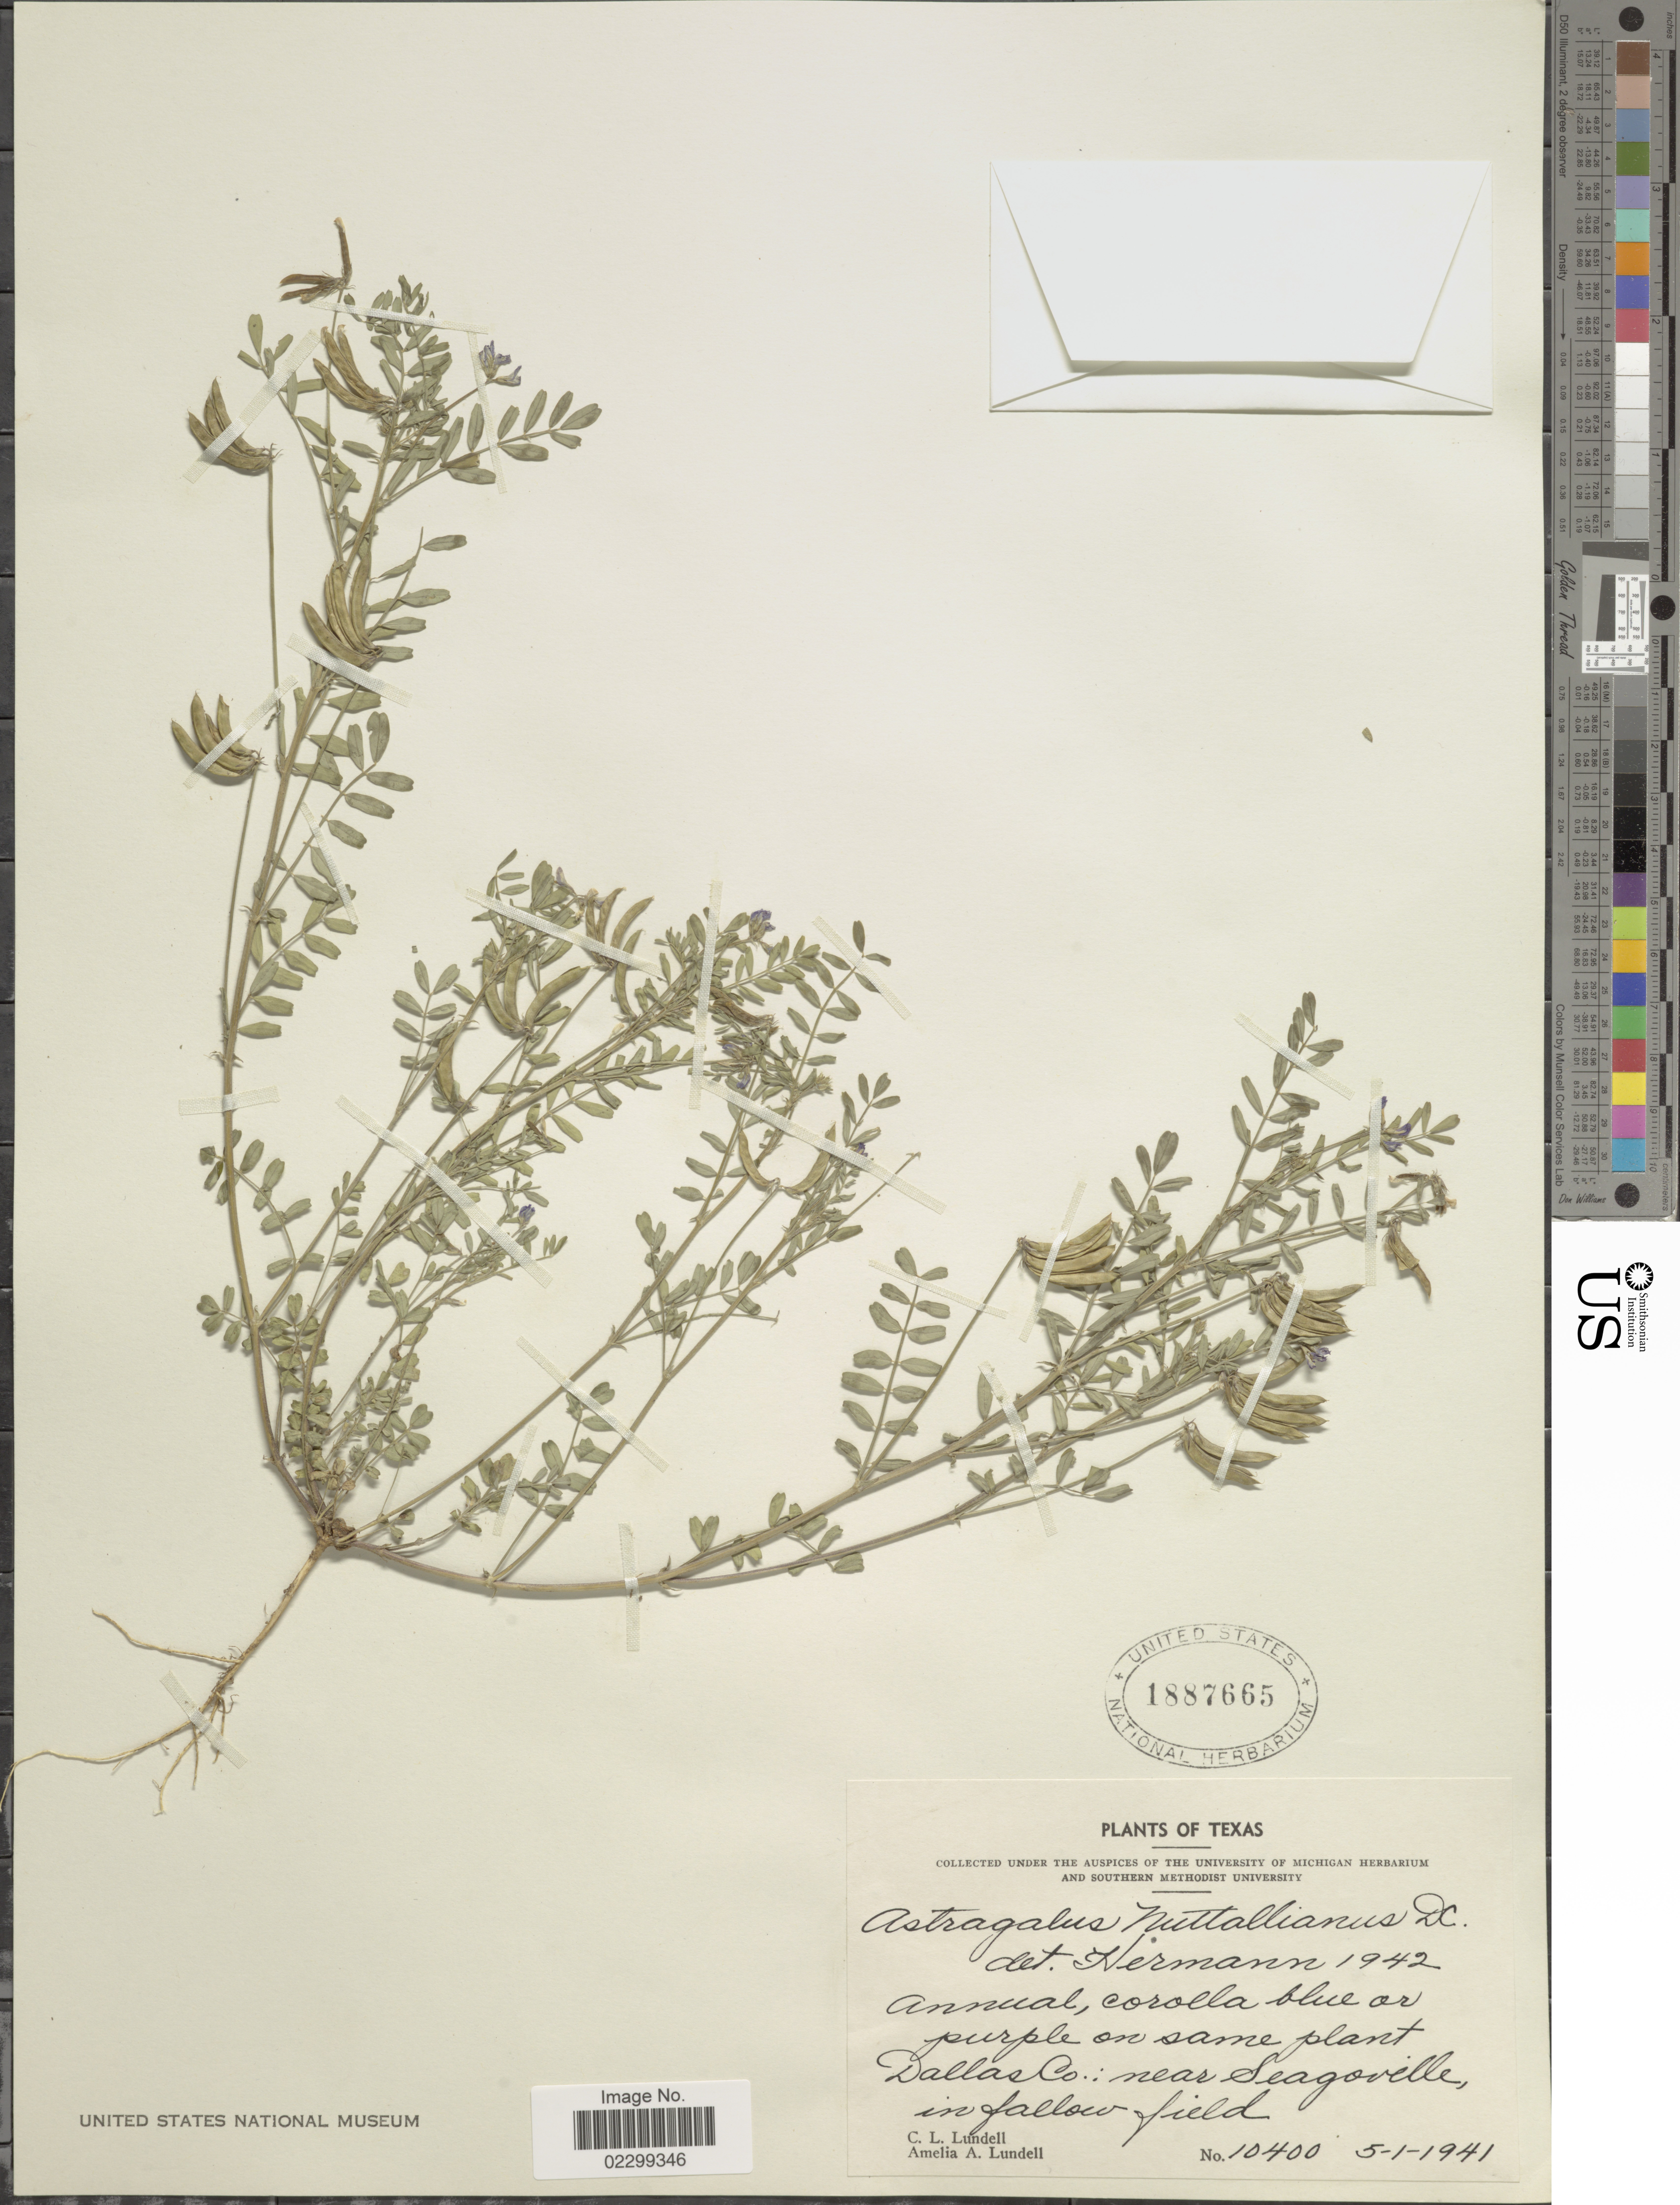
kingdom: Plantae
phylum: Tracheophyta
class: Magnoliopsida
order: Fabales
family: Fabaceae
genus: Astragalus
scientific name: Astragalus austrinus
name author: (Small) O.E. Schulz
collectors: C. L. Lundell & A. A. Lundell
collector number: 10400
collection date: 1941-05-01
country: United States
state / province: Texas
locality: Dallas Co.: Near Seagoville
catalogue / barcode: US 1887665